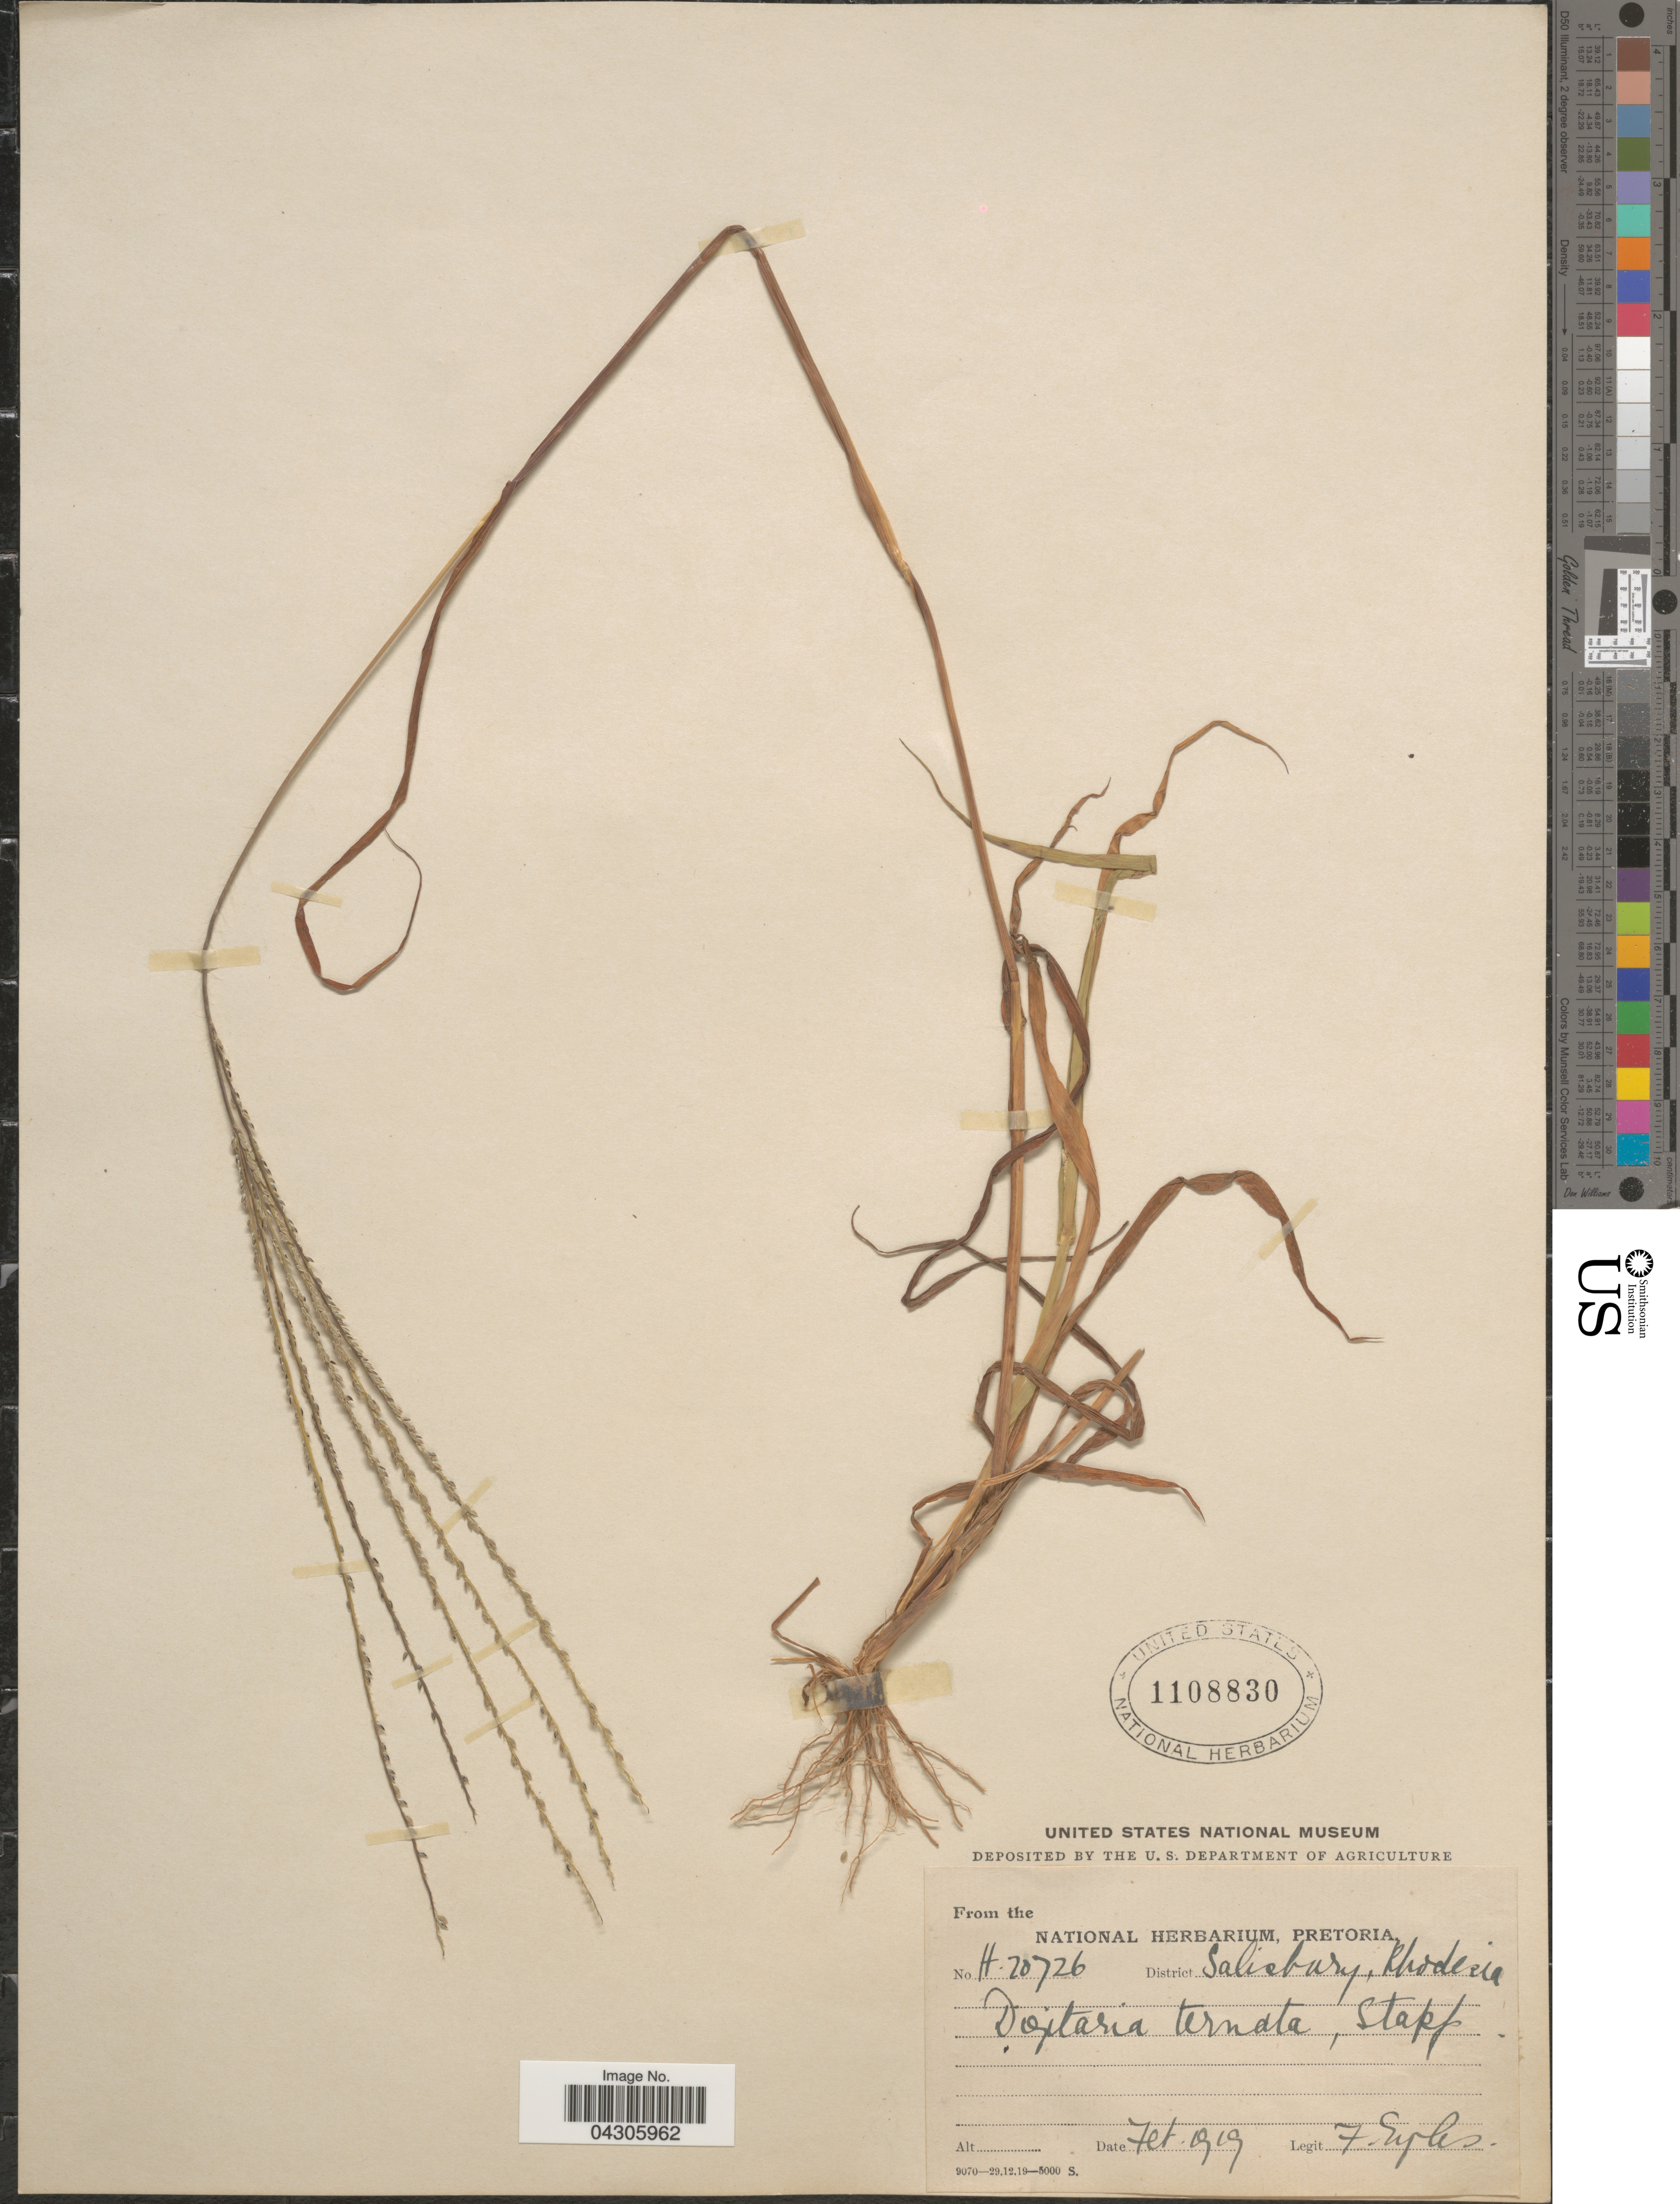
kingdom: Plantae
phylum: Tracheophyta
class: Liliopsida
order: Poales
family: Poaceae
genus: Digitaria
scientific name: Digitaria ternata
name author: (Hochr. ex A. Rich.) Stapf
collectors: F. Eyles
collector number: H20726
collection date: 1919-02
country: Zimbabwe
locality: District Salisburg, Rhodesia.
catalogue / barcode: US 1108830